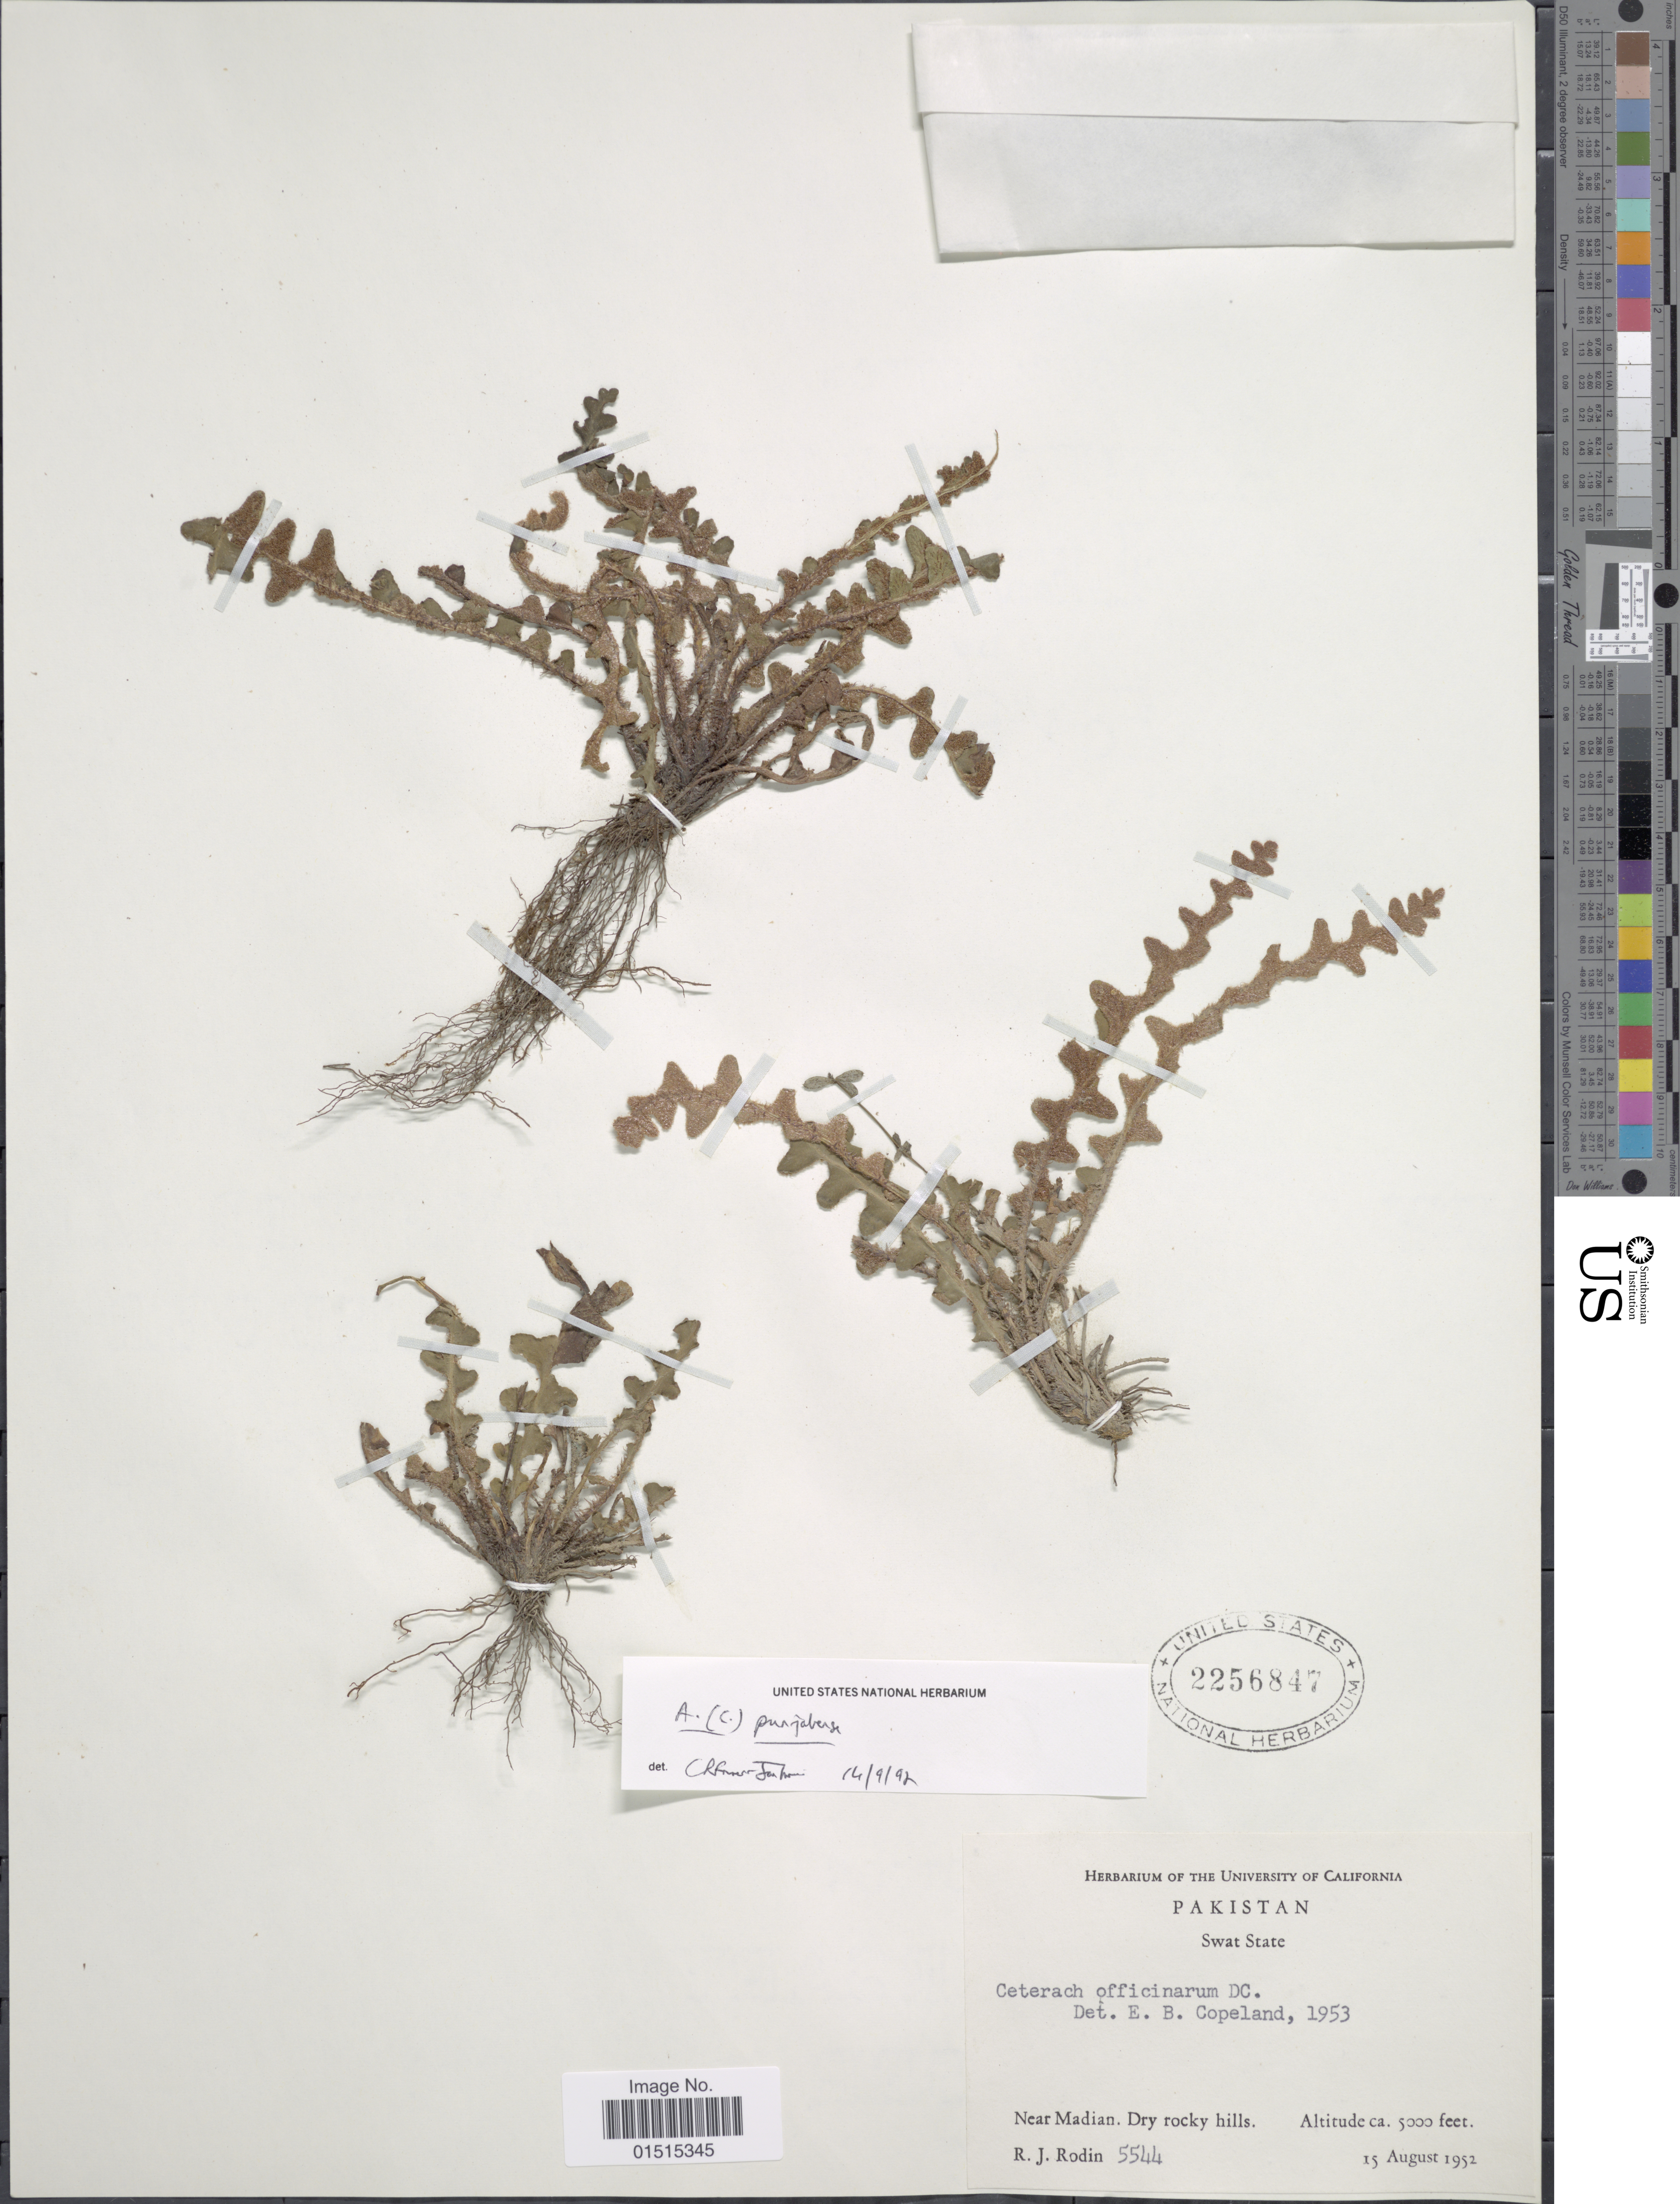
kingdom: Plantae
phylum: Tracheophyta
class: Polypodiopsida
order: Polypodiales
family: Aspleniaceae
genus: Asplenium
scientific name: Asplenium officinarum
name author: DC.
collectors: R. J. Rodin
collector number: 5544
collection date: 1952-08-15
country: Pakistan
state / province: Khyber Pakhtunkhwa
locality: Swat State, Near Madian. Dry rocky hills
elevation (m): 1524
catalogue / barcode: US 2256847